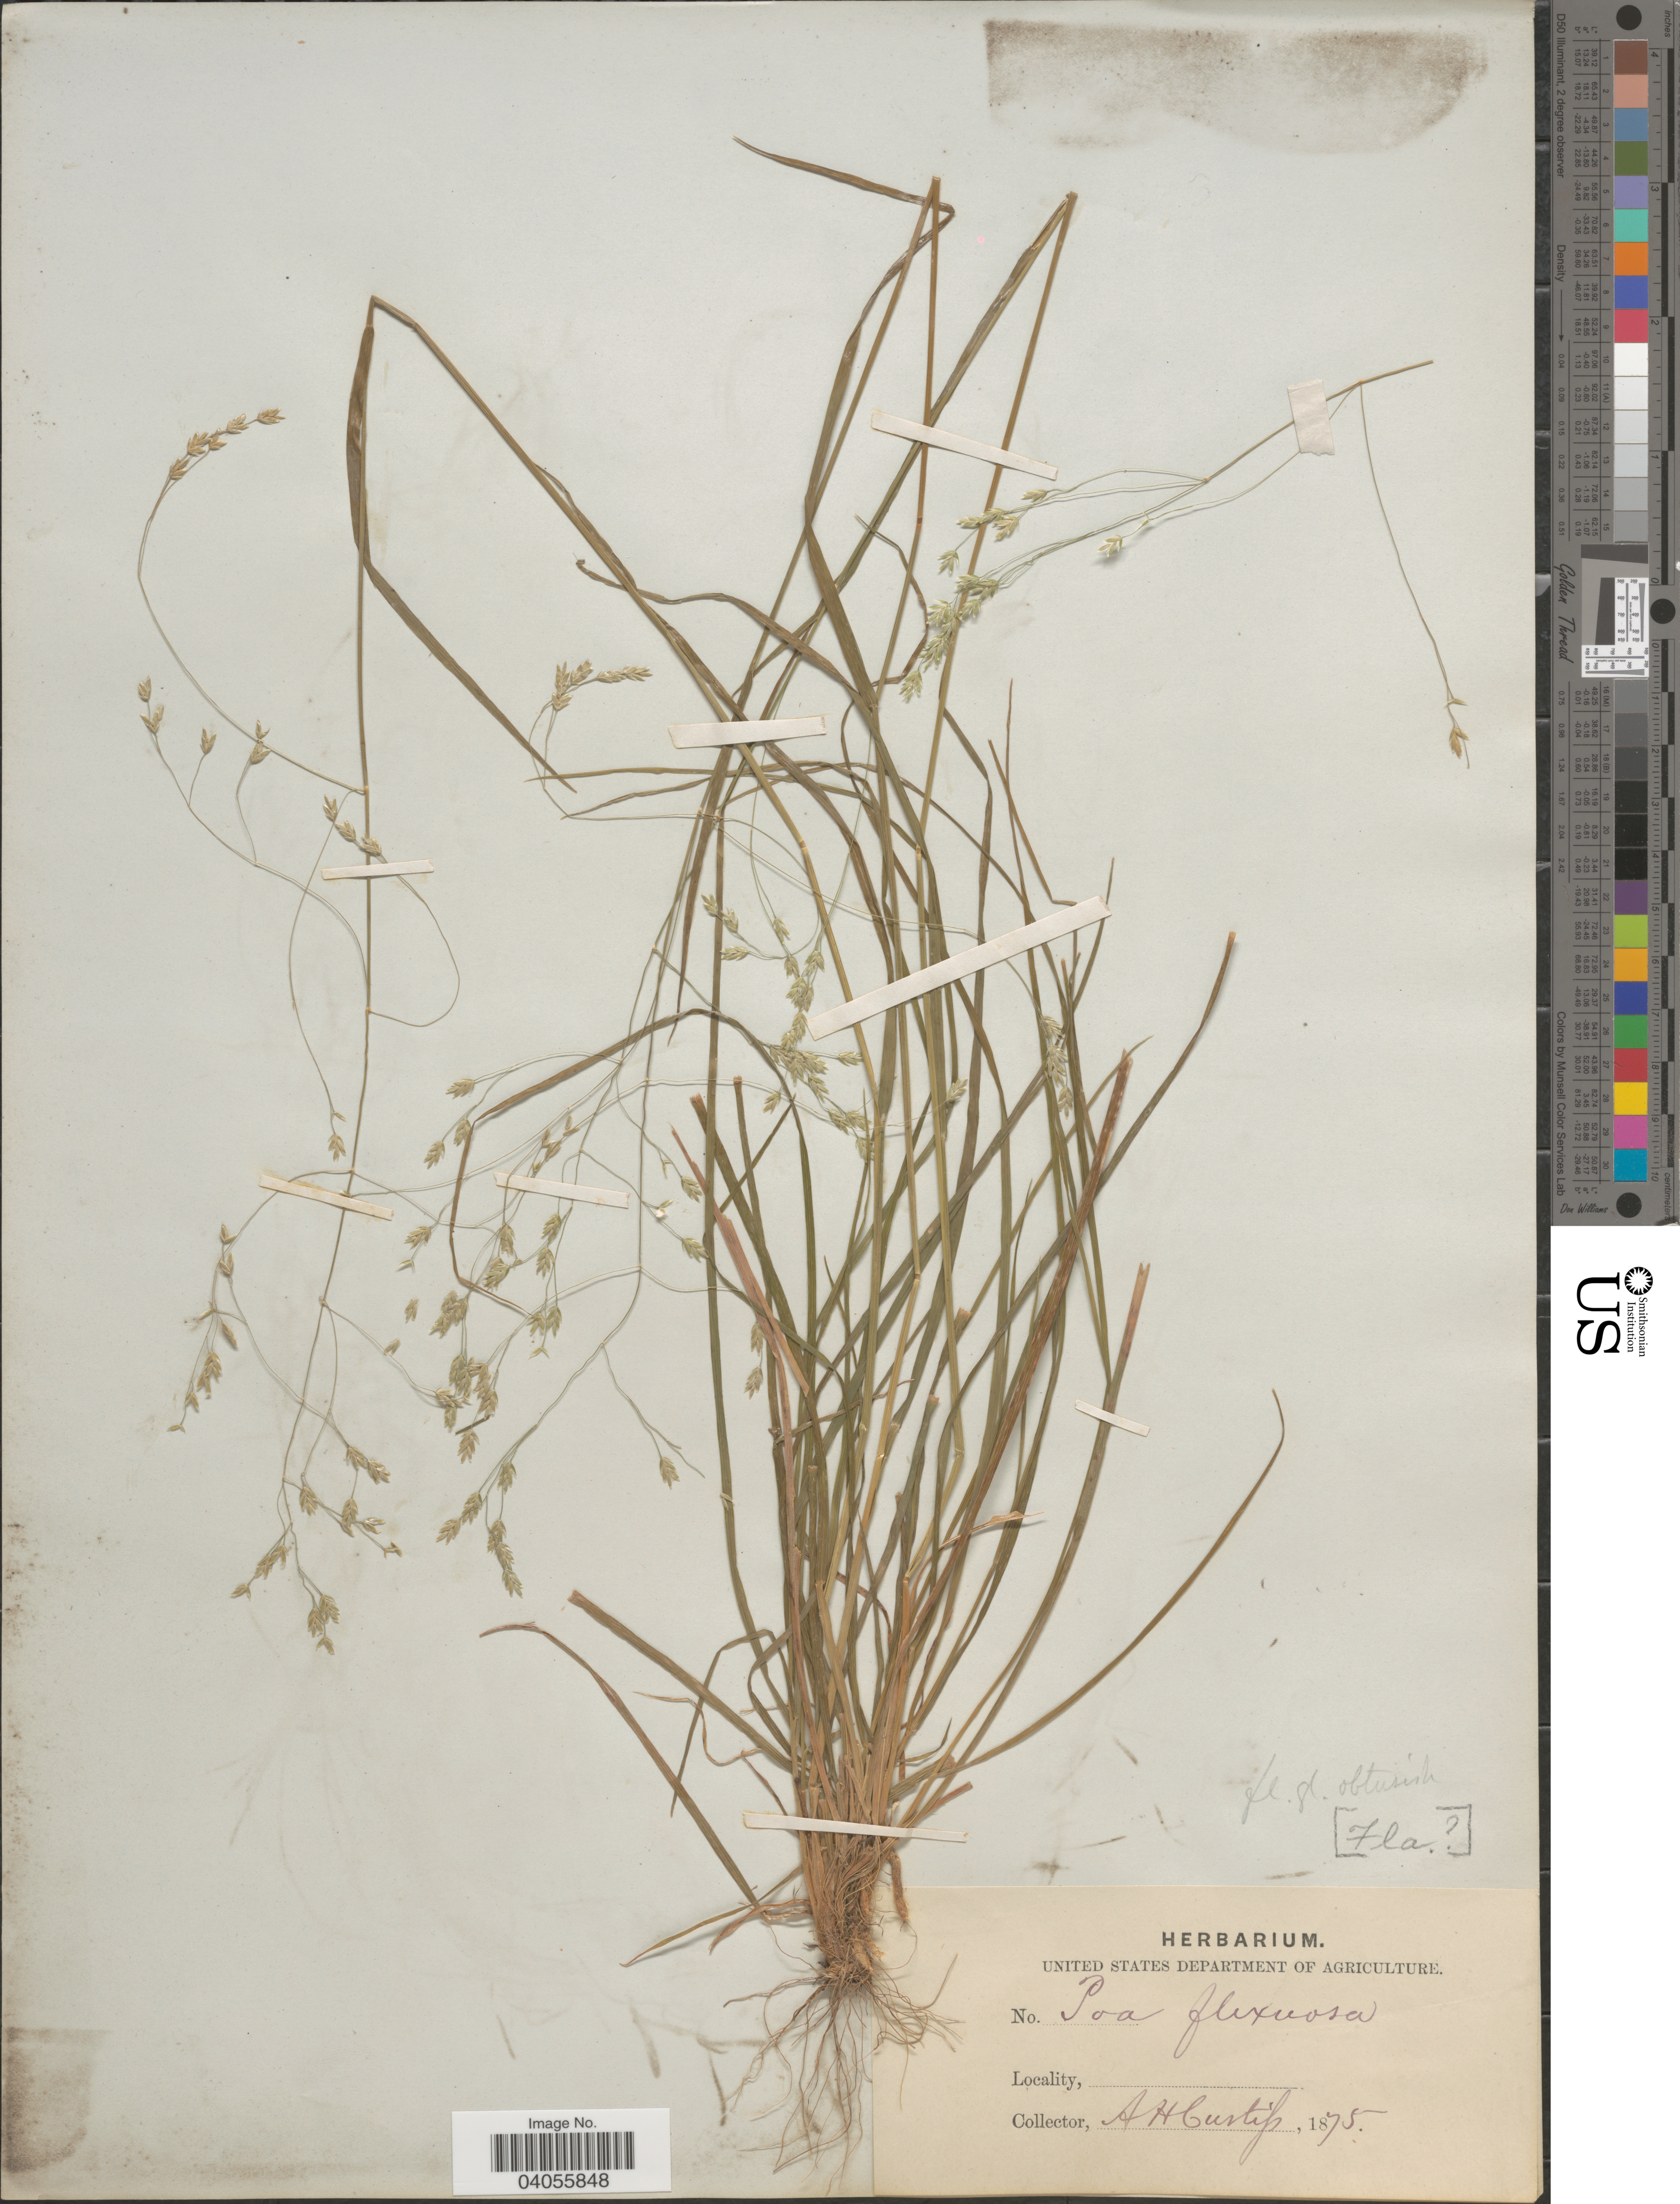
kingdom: Plantae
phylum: Tracheophyta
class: Liliopsida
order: Poales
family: Poaceae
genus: Poa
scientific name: Poa autumnalis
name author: Muhl. ex Elliott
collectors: A. H. Curtiss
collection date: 1875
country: United States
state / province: Florida